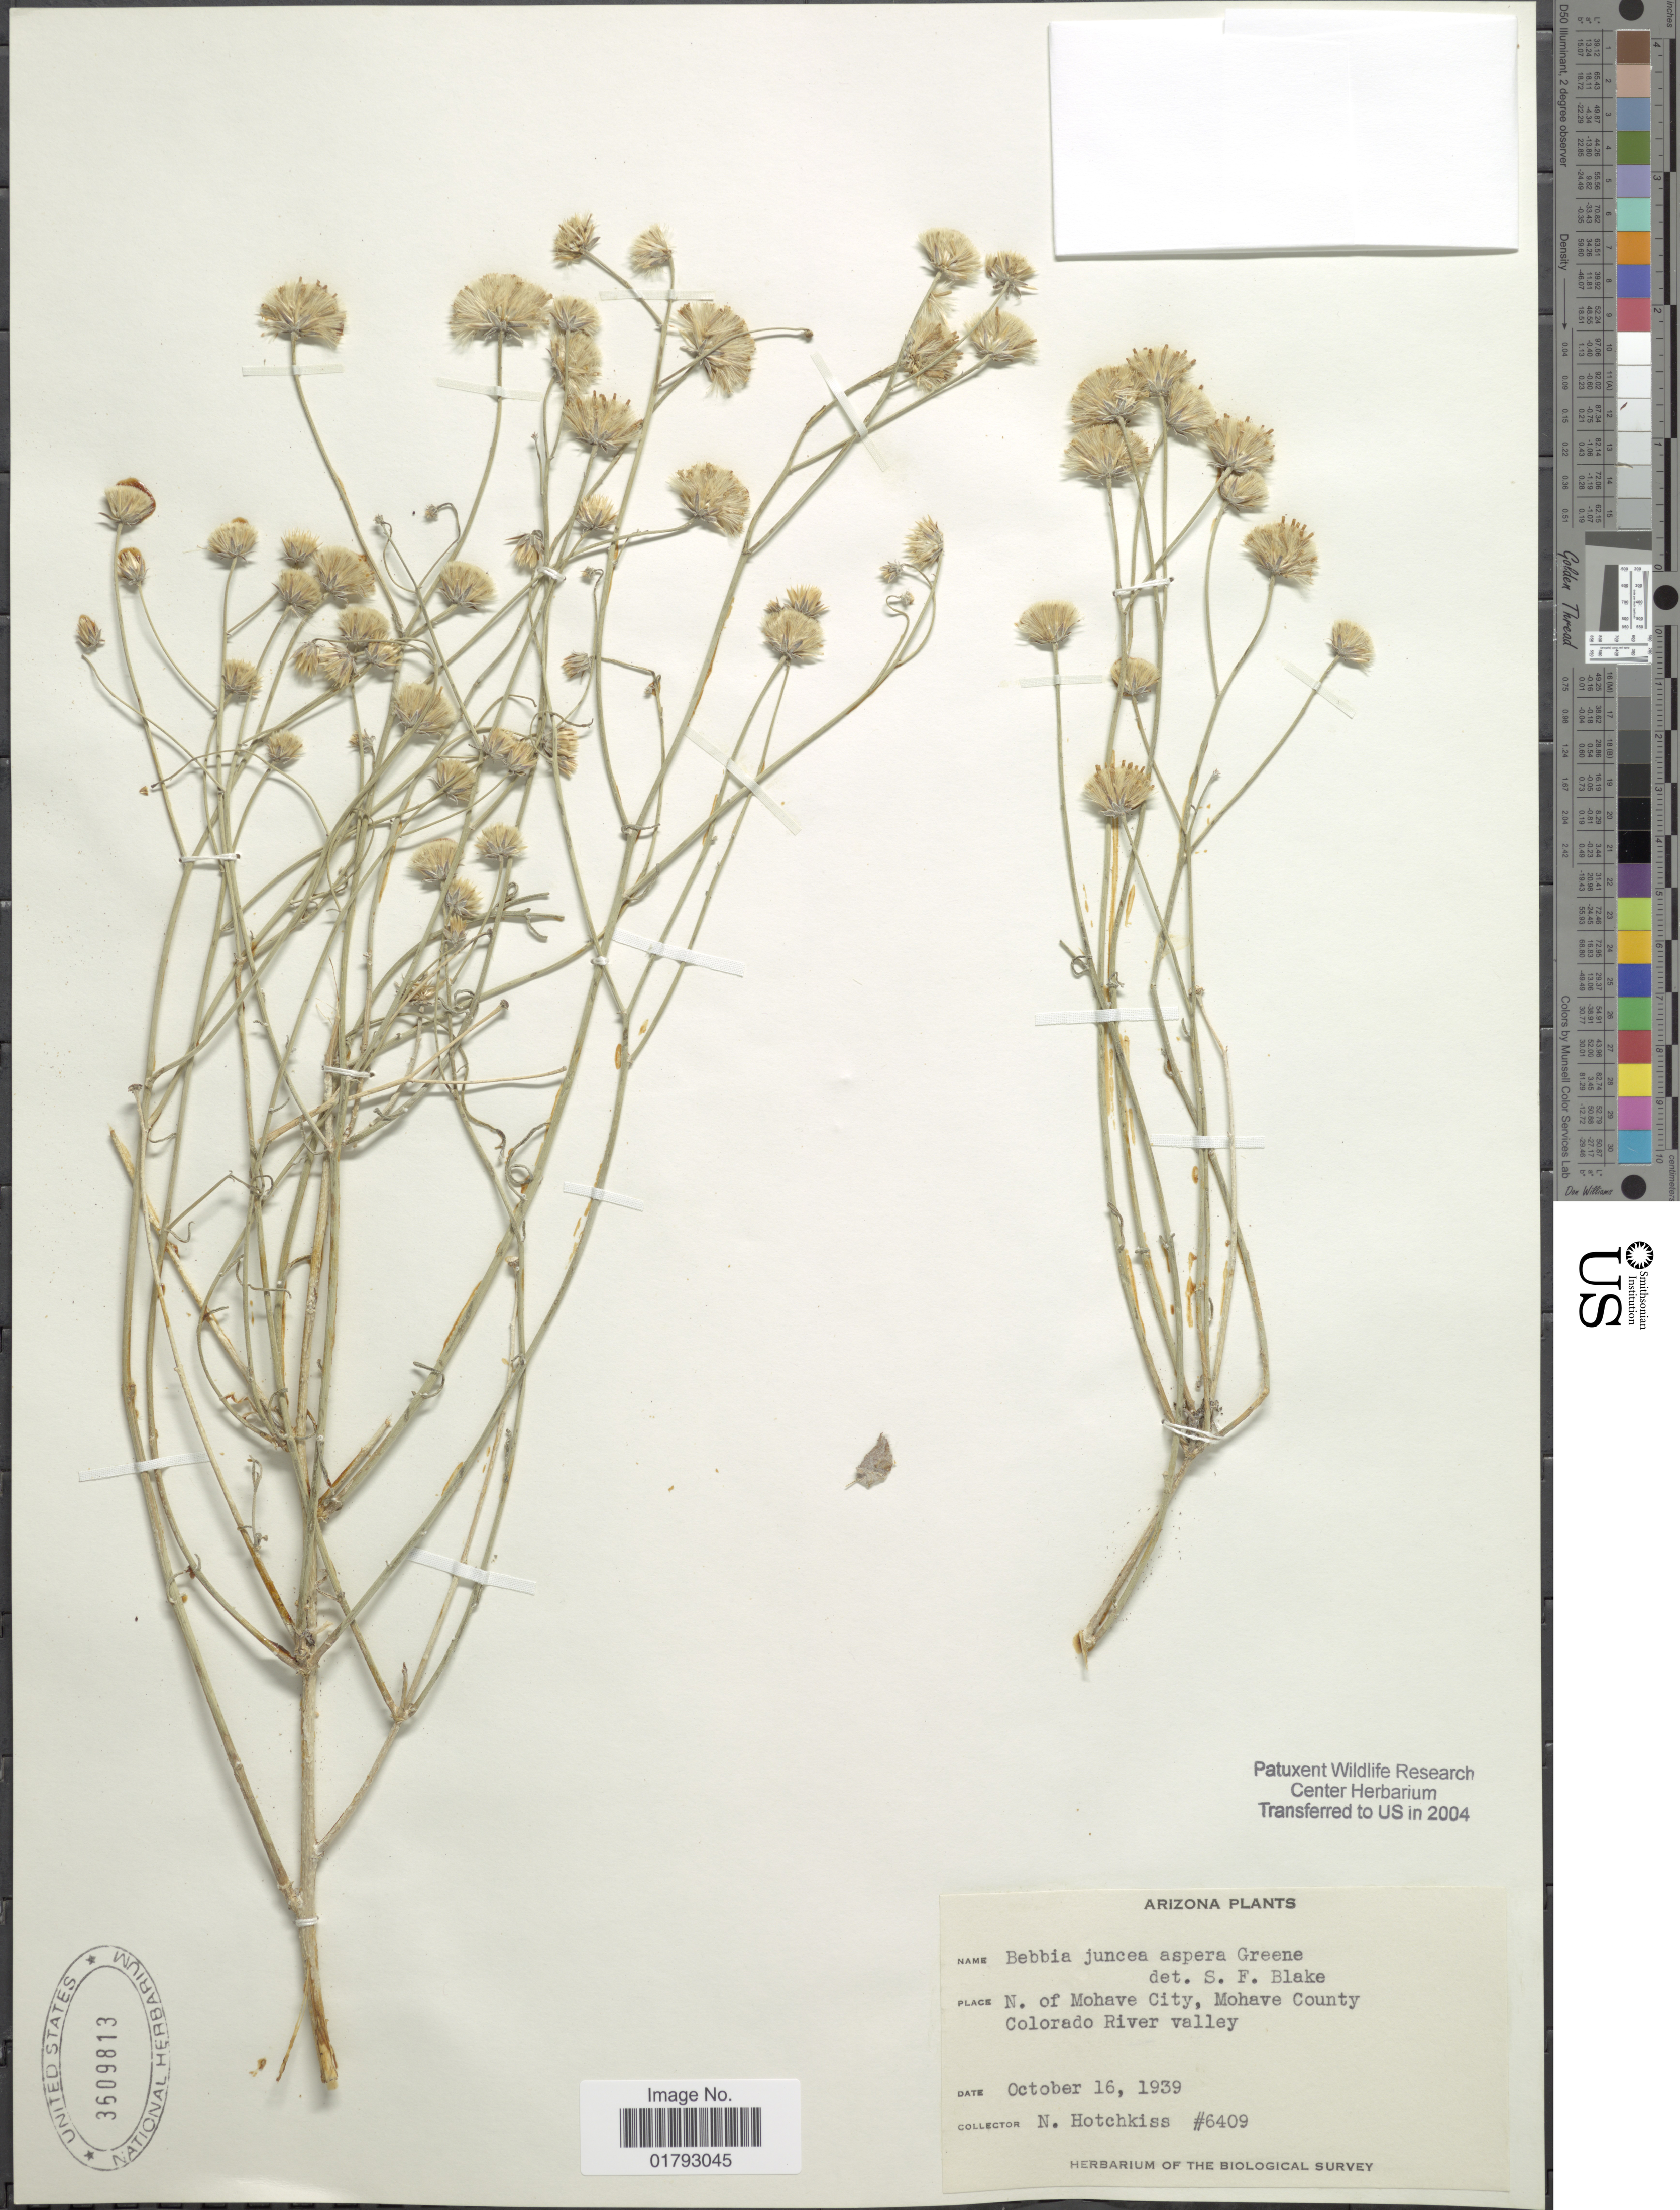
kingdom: Plantae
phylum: Tracheophyta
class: Magnoliopsida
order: Asterales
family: Asteraceae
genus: Bebbia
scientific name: Bebbia juncea var. aspera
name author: Greene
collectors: N. Hotchkiss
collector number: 6409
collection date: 1939-10-16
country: United States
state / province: Arizona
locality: N. of Mohave City, Mohave County, Colorado River valley.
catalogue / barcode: US 3609813